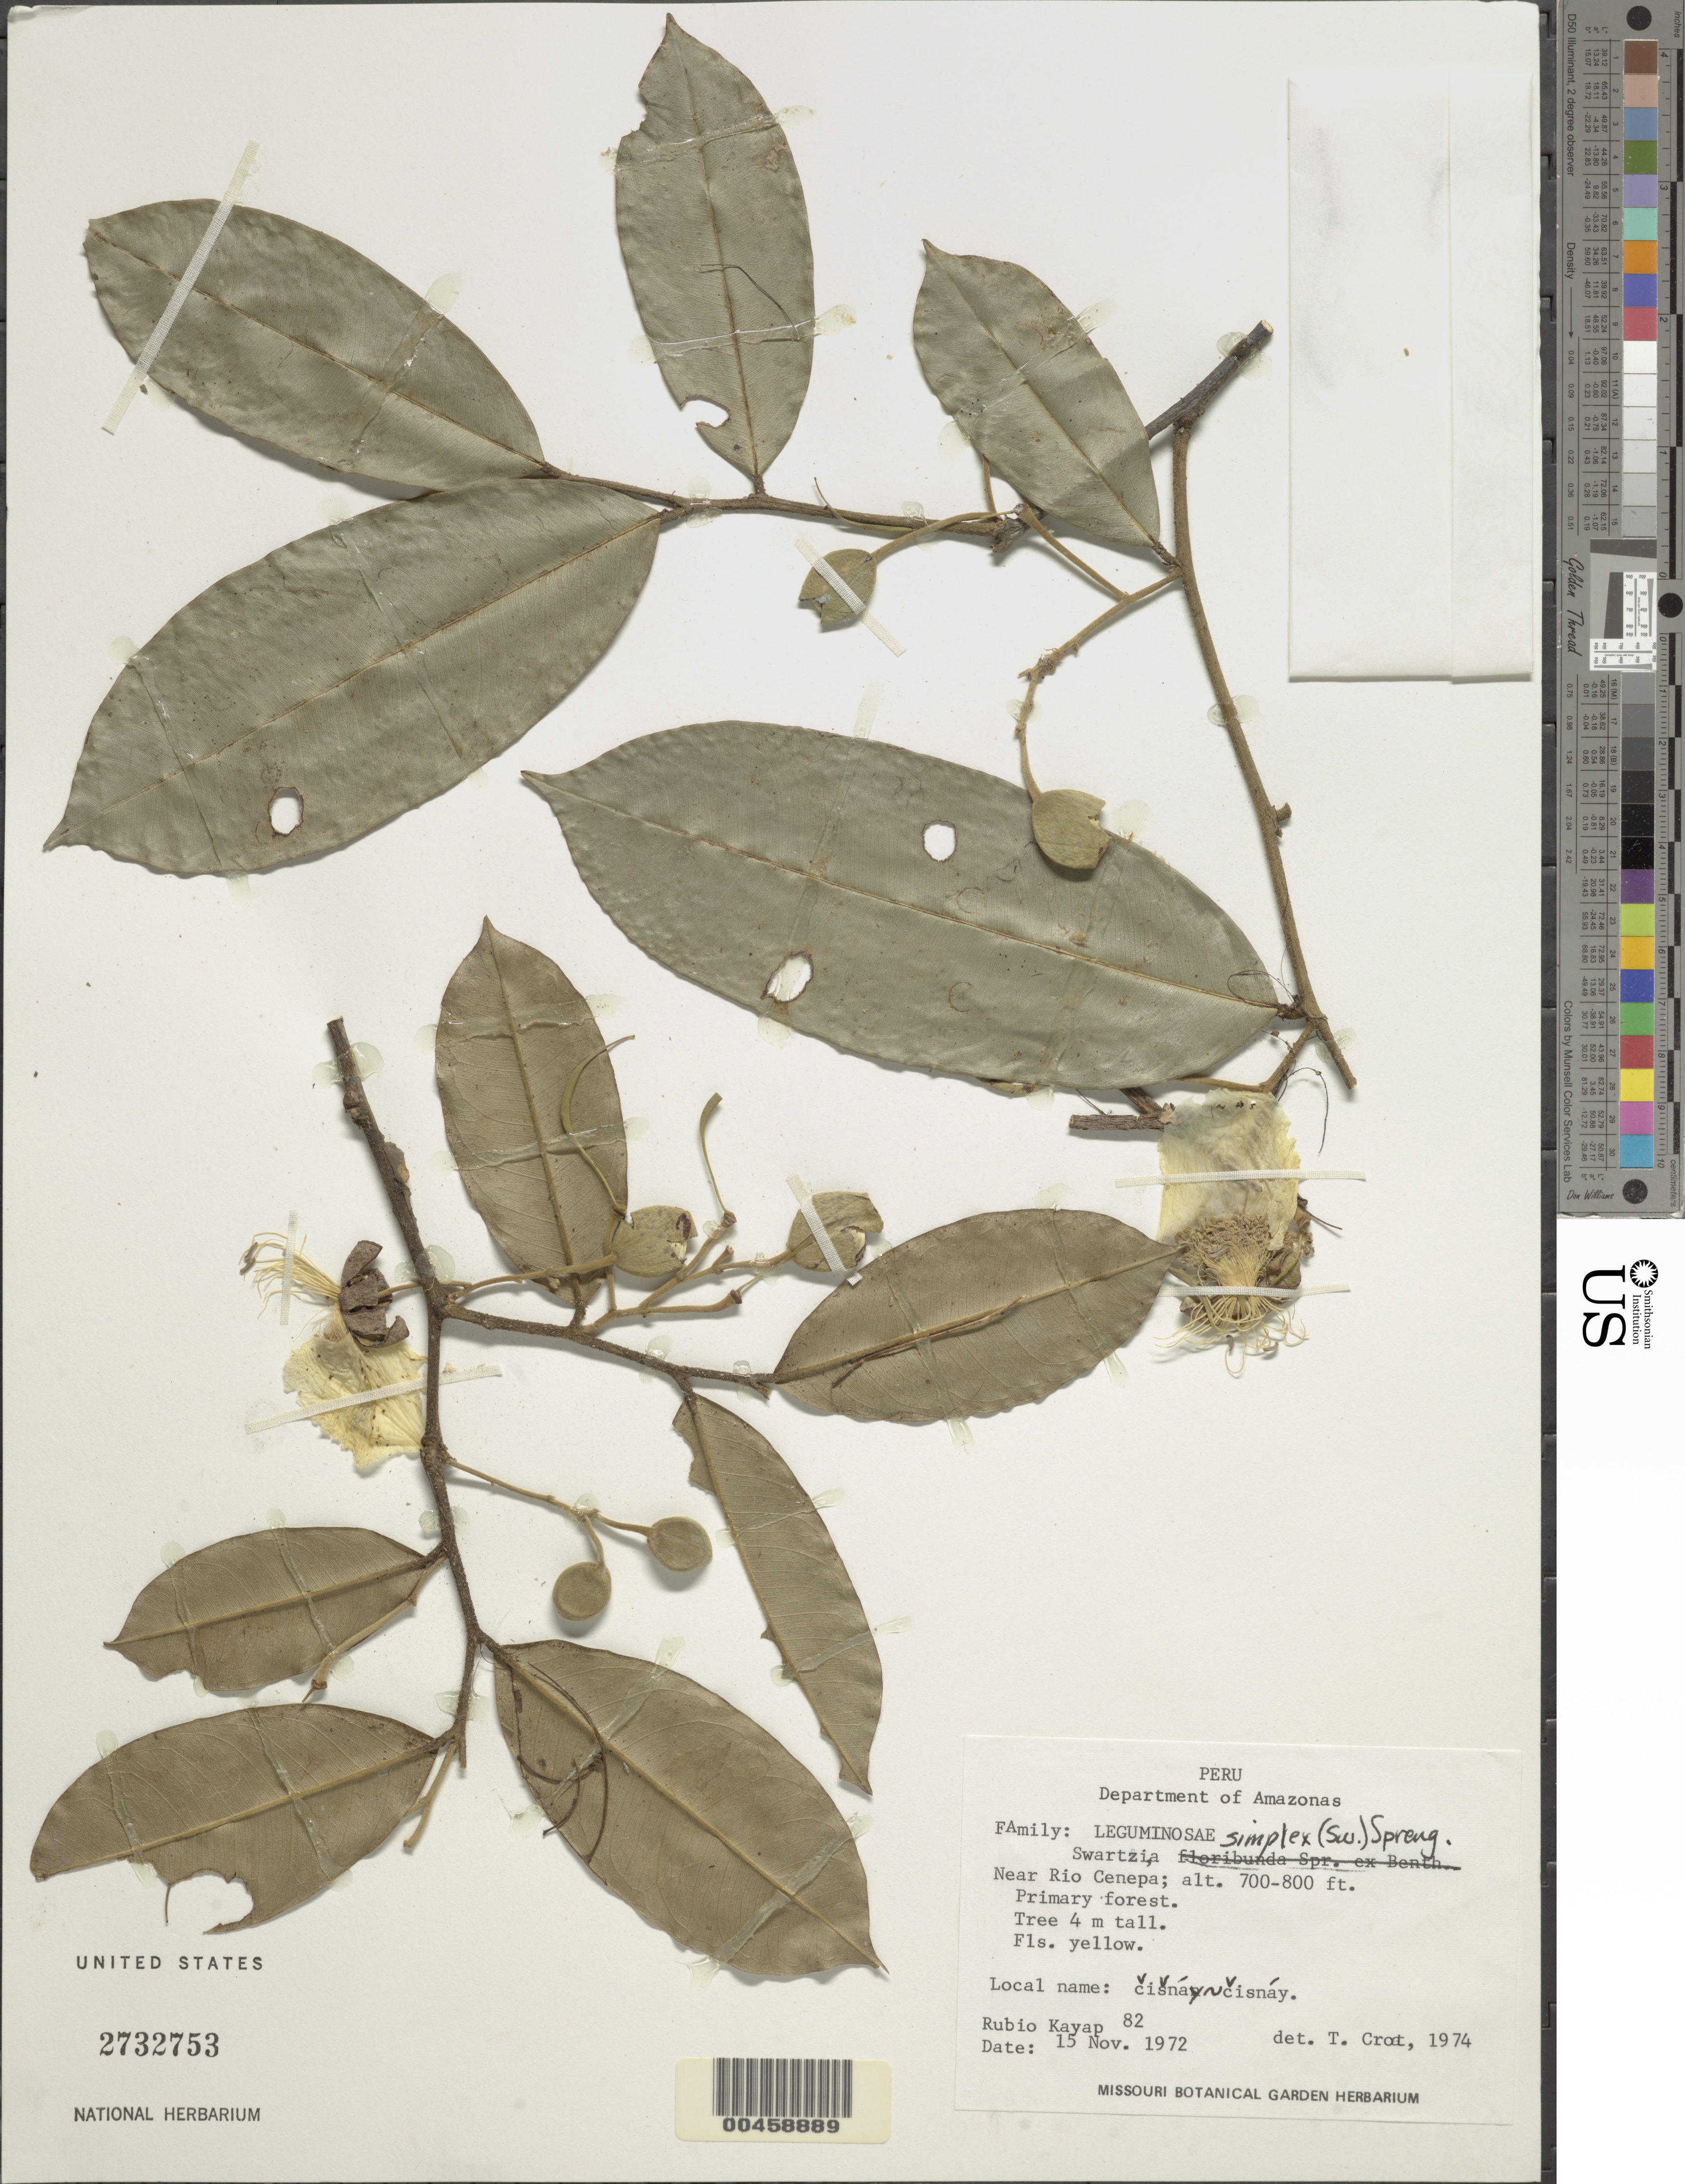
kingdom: Plantae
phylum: Tracheophyta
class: Magnoliopsida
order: Fabales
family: Fabaceae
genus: Swartzia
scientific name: Swartzia simplex var. ochnacea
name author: (DC.) R.S. Cowan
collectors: R. Kayap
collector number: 82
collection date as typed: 15 Nov 1972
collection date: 1972-11-15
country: Peru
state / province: Amazonas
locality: Río Cenepa, near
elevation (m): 700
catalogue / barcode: US 2732753